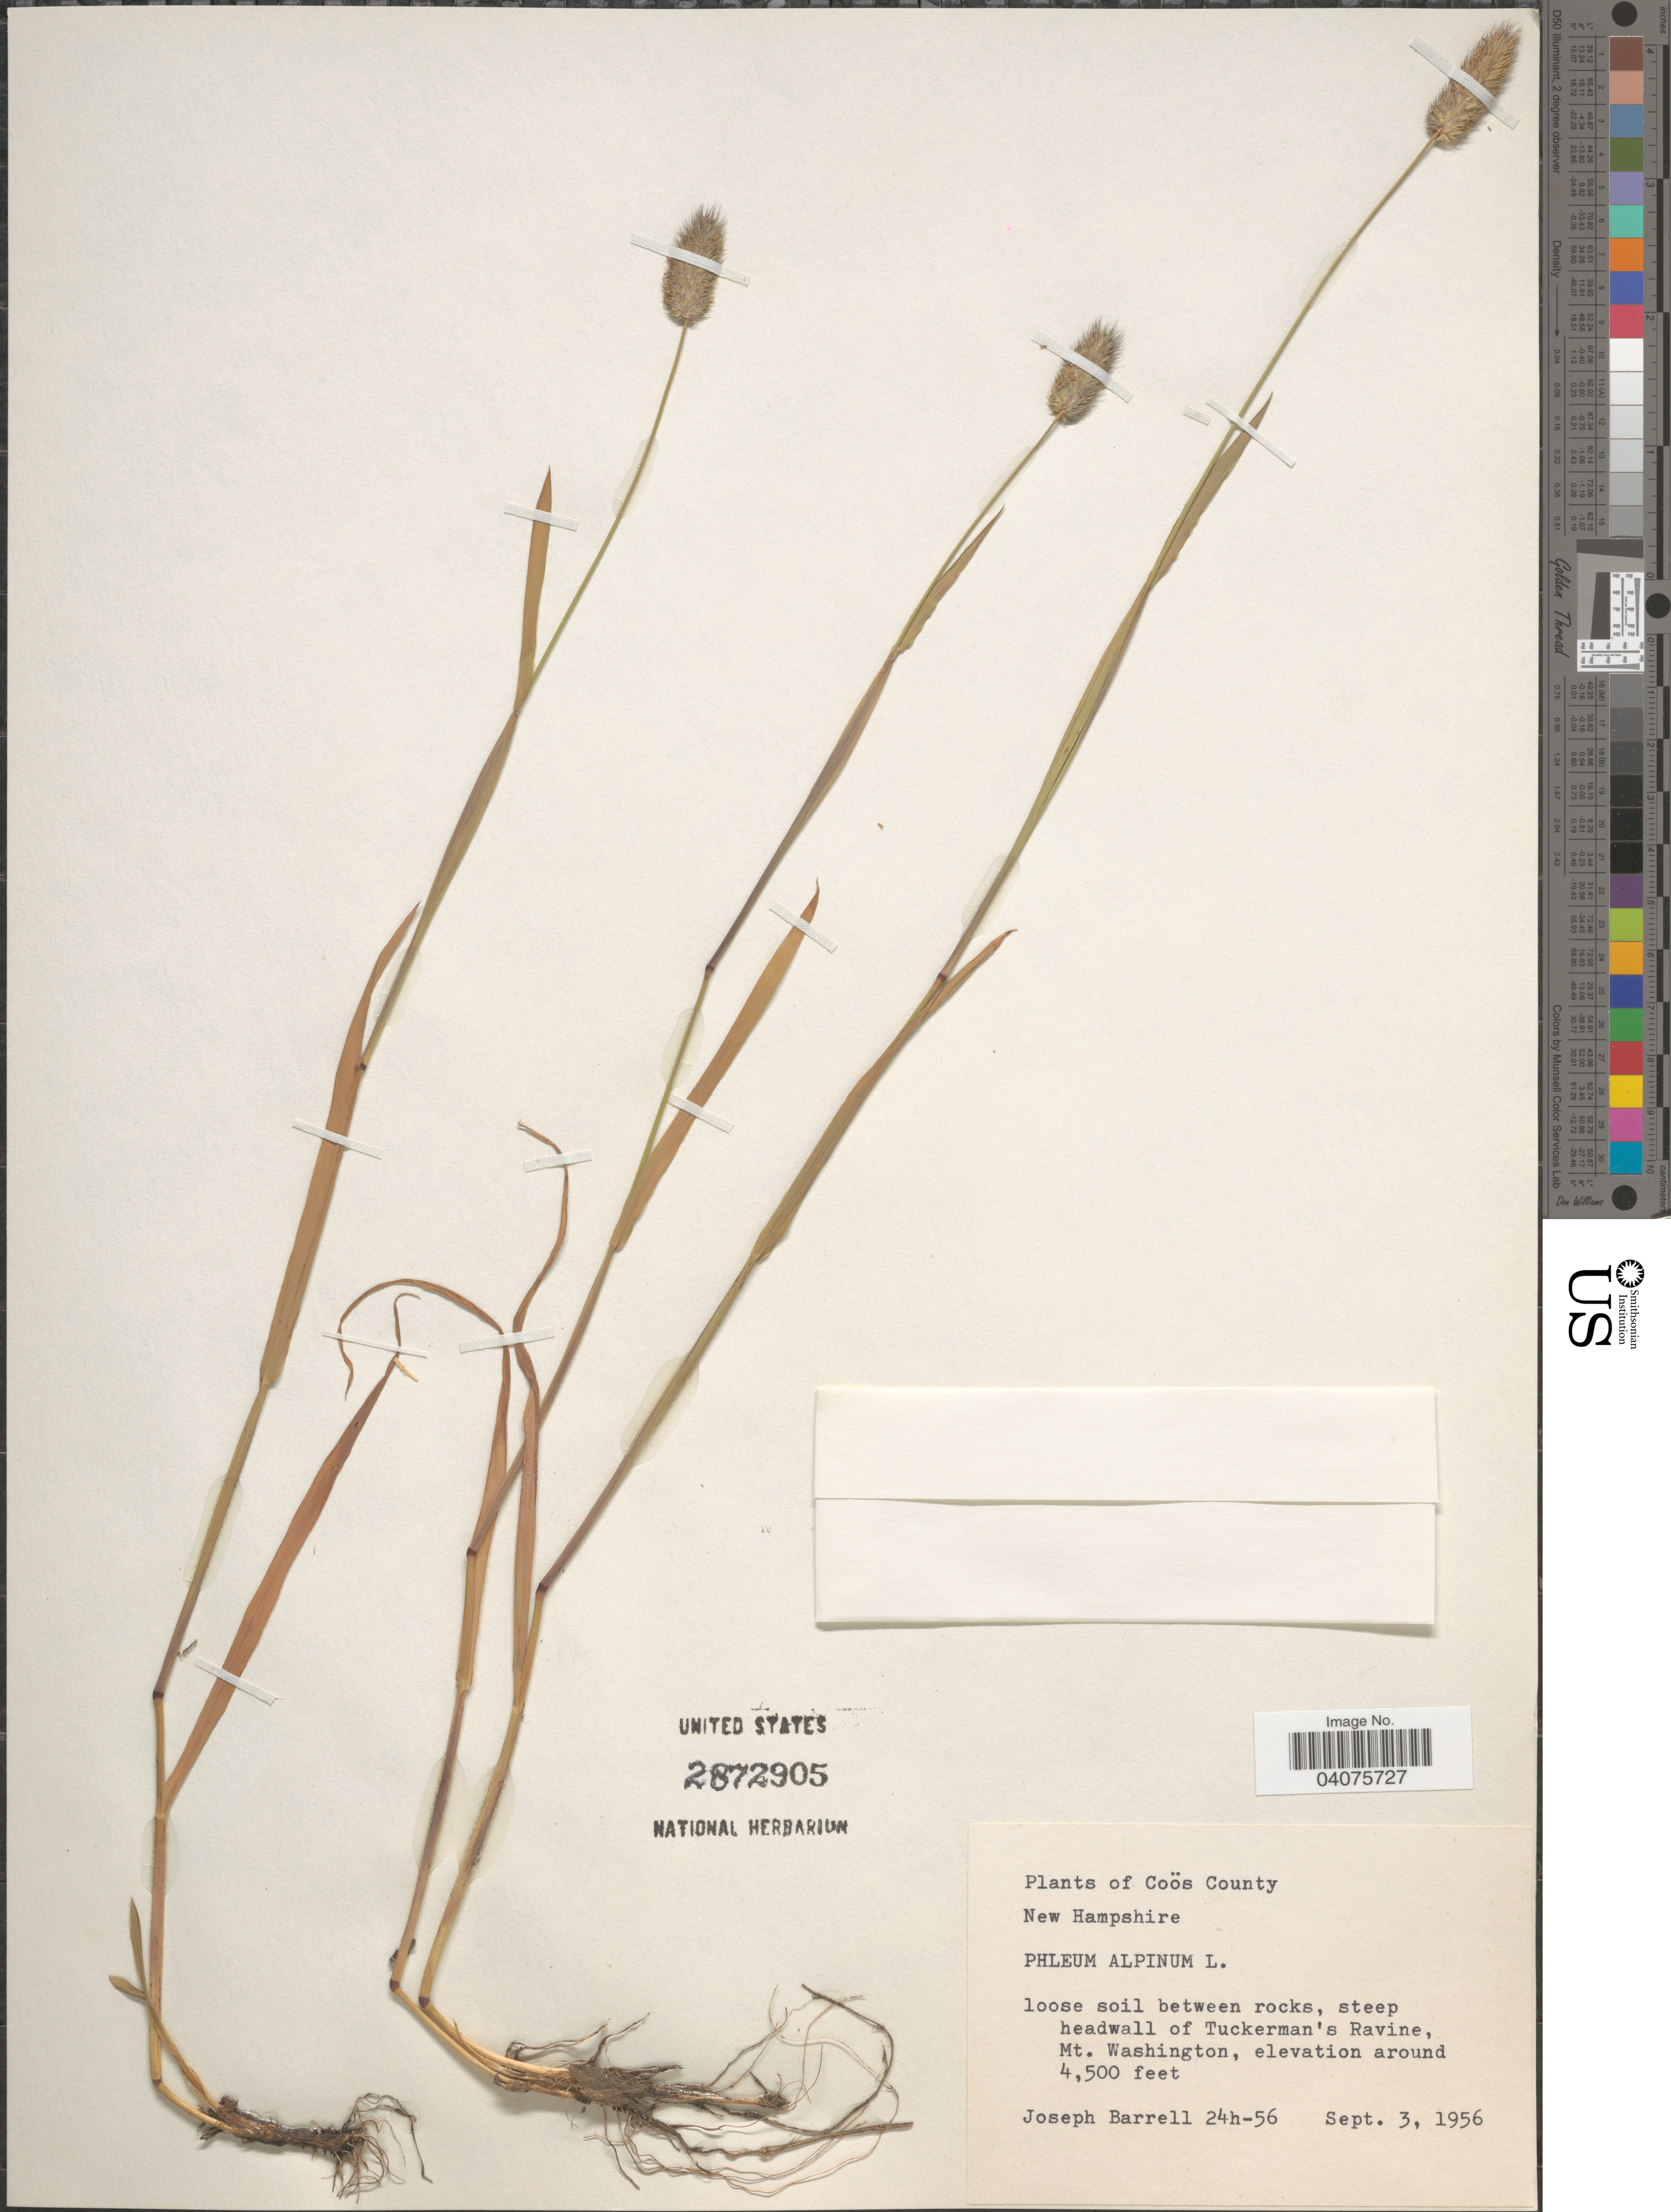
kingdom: Plantae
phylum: Tracheophyta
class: Liliopsida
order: Poales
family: Poaceae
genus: Phleum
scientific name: Phleum alpinum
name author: L.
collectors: J. Barrell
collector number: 24h-56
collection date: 1956-09-03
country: United States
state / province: New Hampshire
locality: Coös County. Steep headwall of Tuckerman's Ravine, Mt. Washington.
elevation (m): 1372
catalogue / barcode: US 2872905